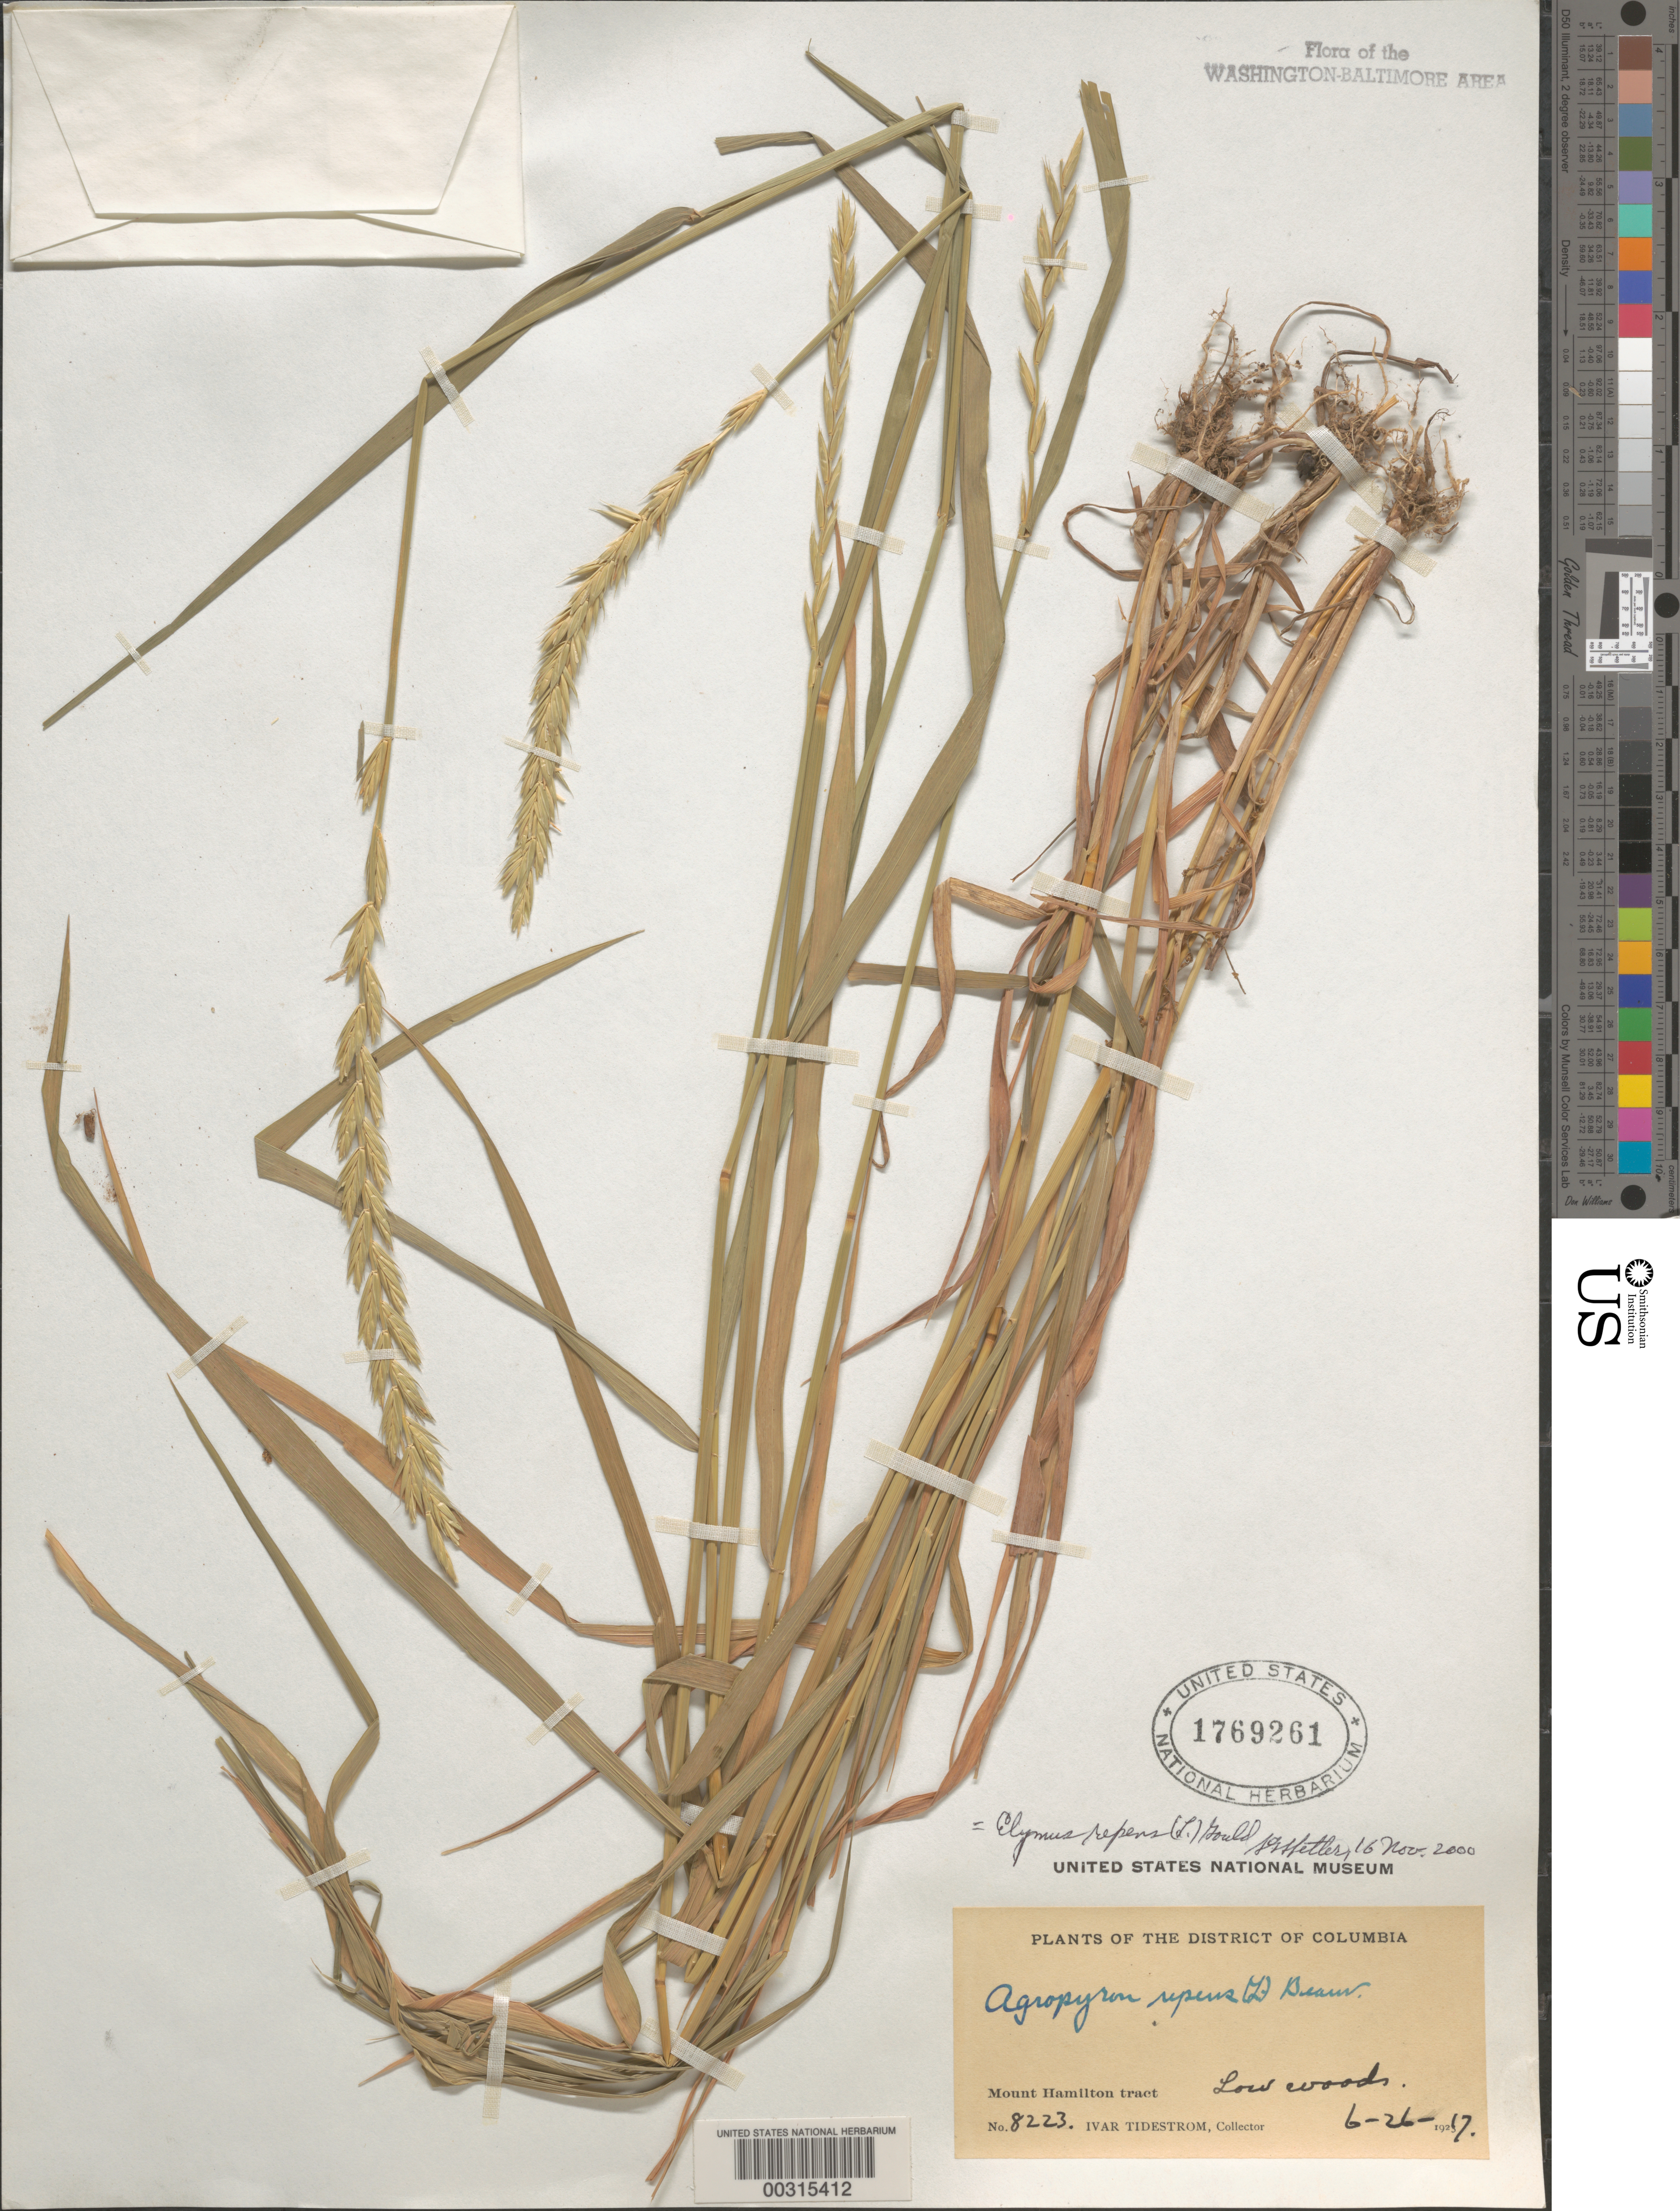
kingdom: Plantae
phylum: Tracheophyta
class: Liliopsida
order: Poales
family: Poaceae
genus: Elymus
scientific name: Elymus repens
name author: (L.) Gould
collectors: I. F. Tidestrom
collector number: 8223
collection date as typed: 26 Jun 1917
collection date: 1917-06-26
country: United States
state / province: District of Columbia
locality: Mount Hamilton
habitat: Low woods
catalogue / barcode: US 1769261